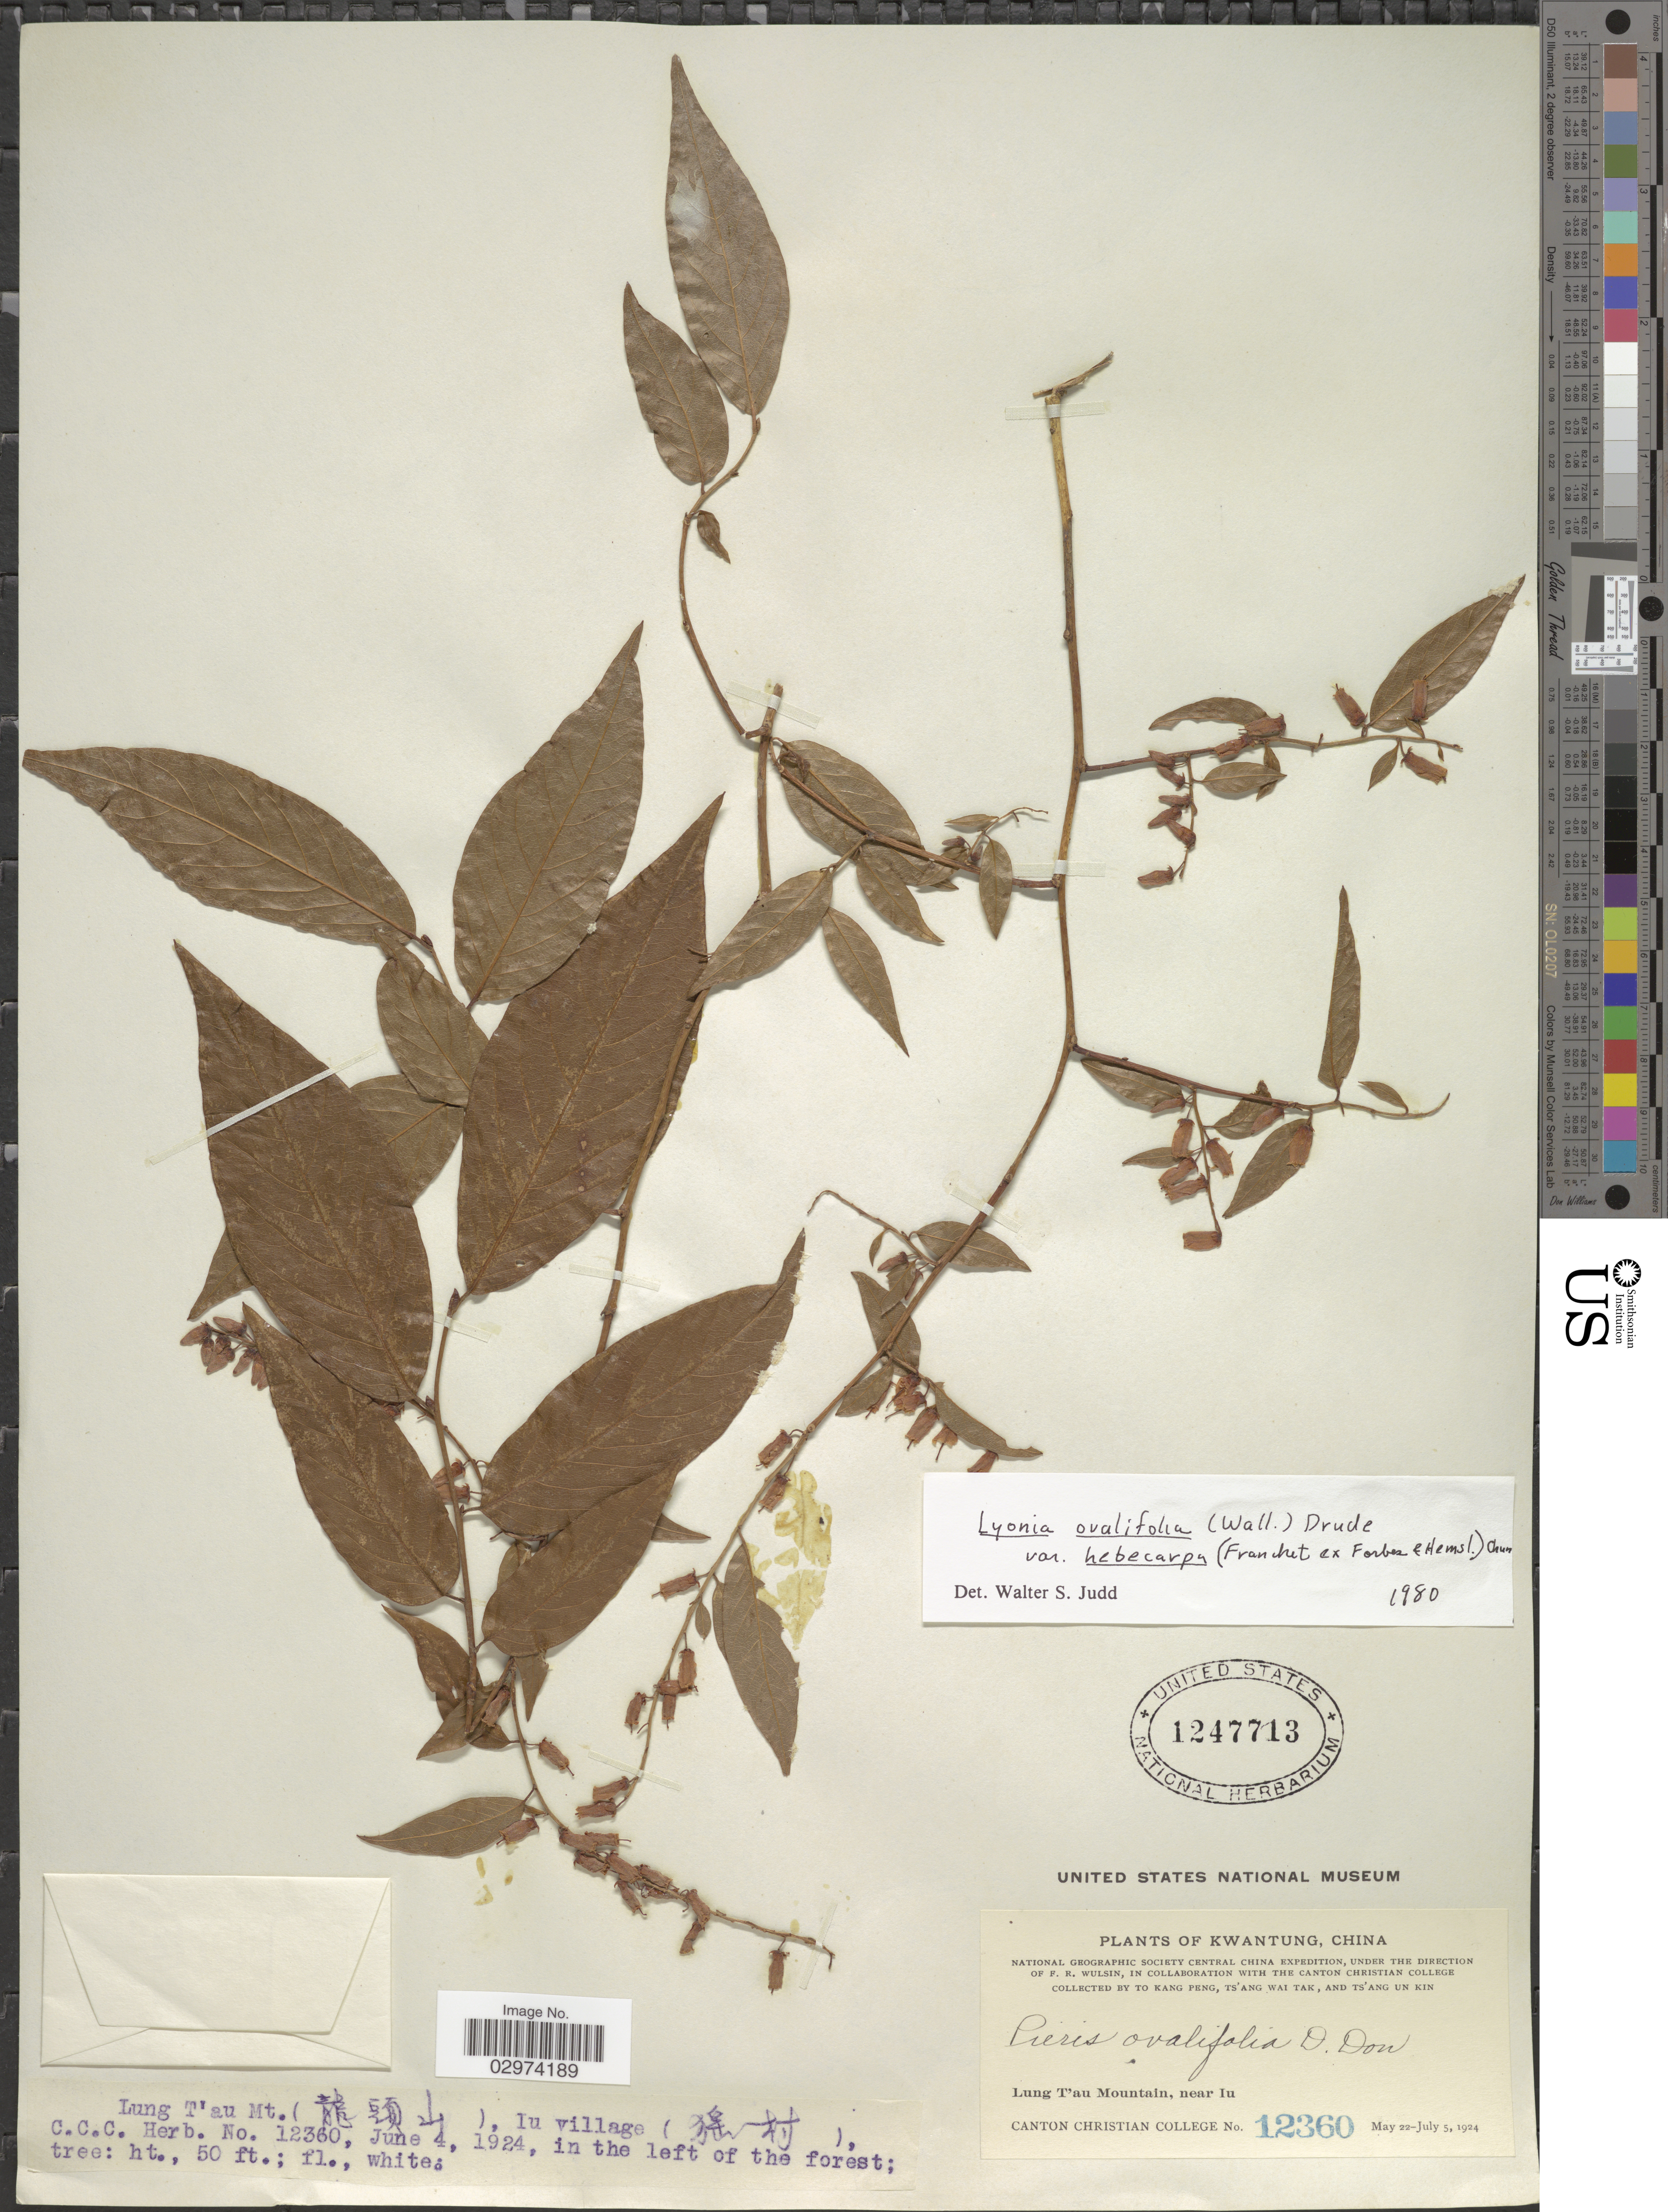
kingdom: Plantae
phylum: Tracheophyta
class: Magnoliopsida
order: Ericales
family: Ericaceae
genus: Lyonia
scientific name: Lyonia ovalifolia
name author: (Wall.) Drude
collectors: Canton Christian College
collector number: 12360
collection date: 1924-06-04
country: China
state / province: Guangdong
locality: Kwangtung. Lung T'au Mountain, near Iu.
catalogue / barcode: US 1247713